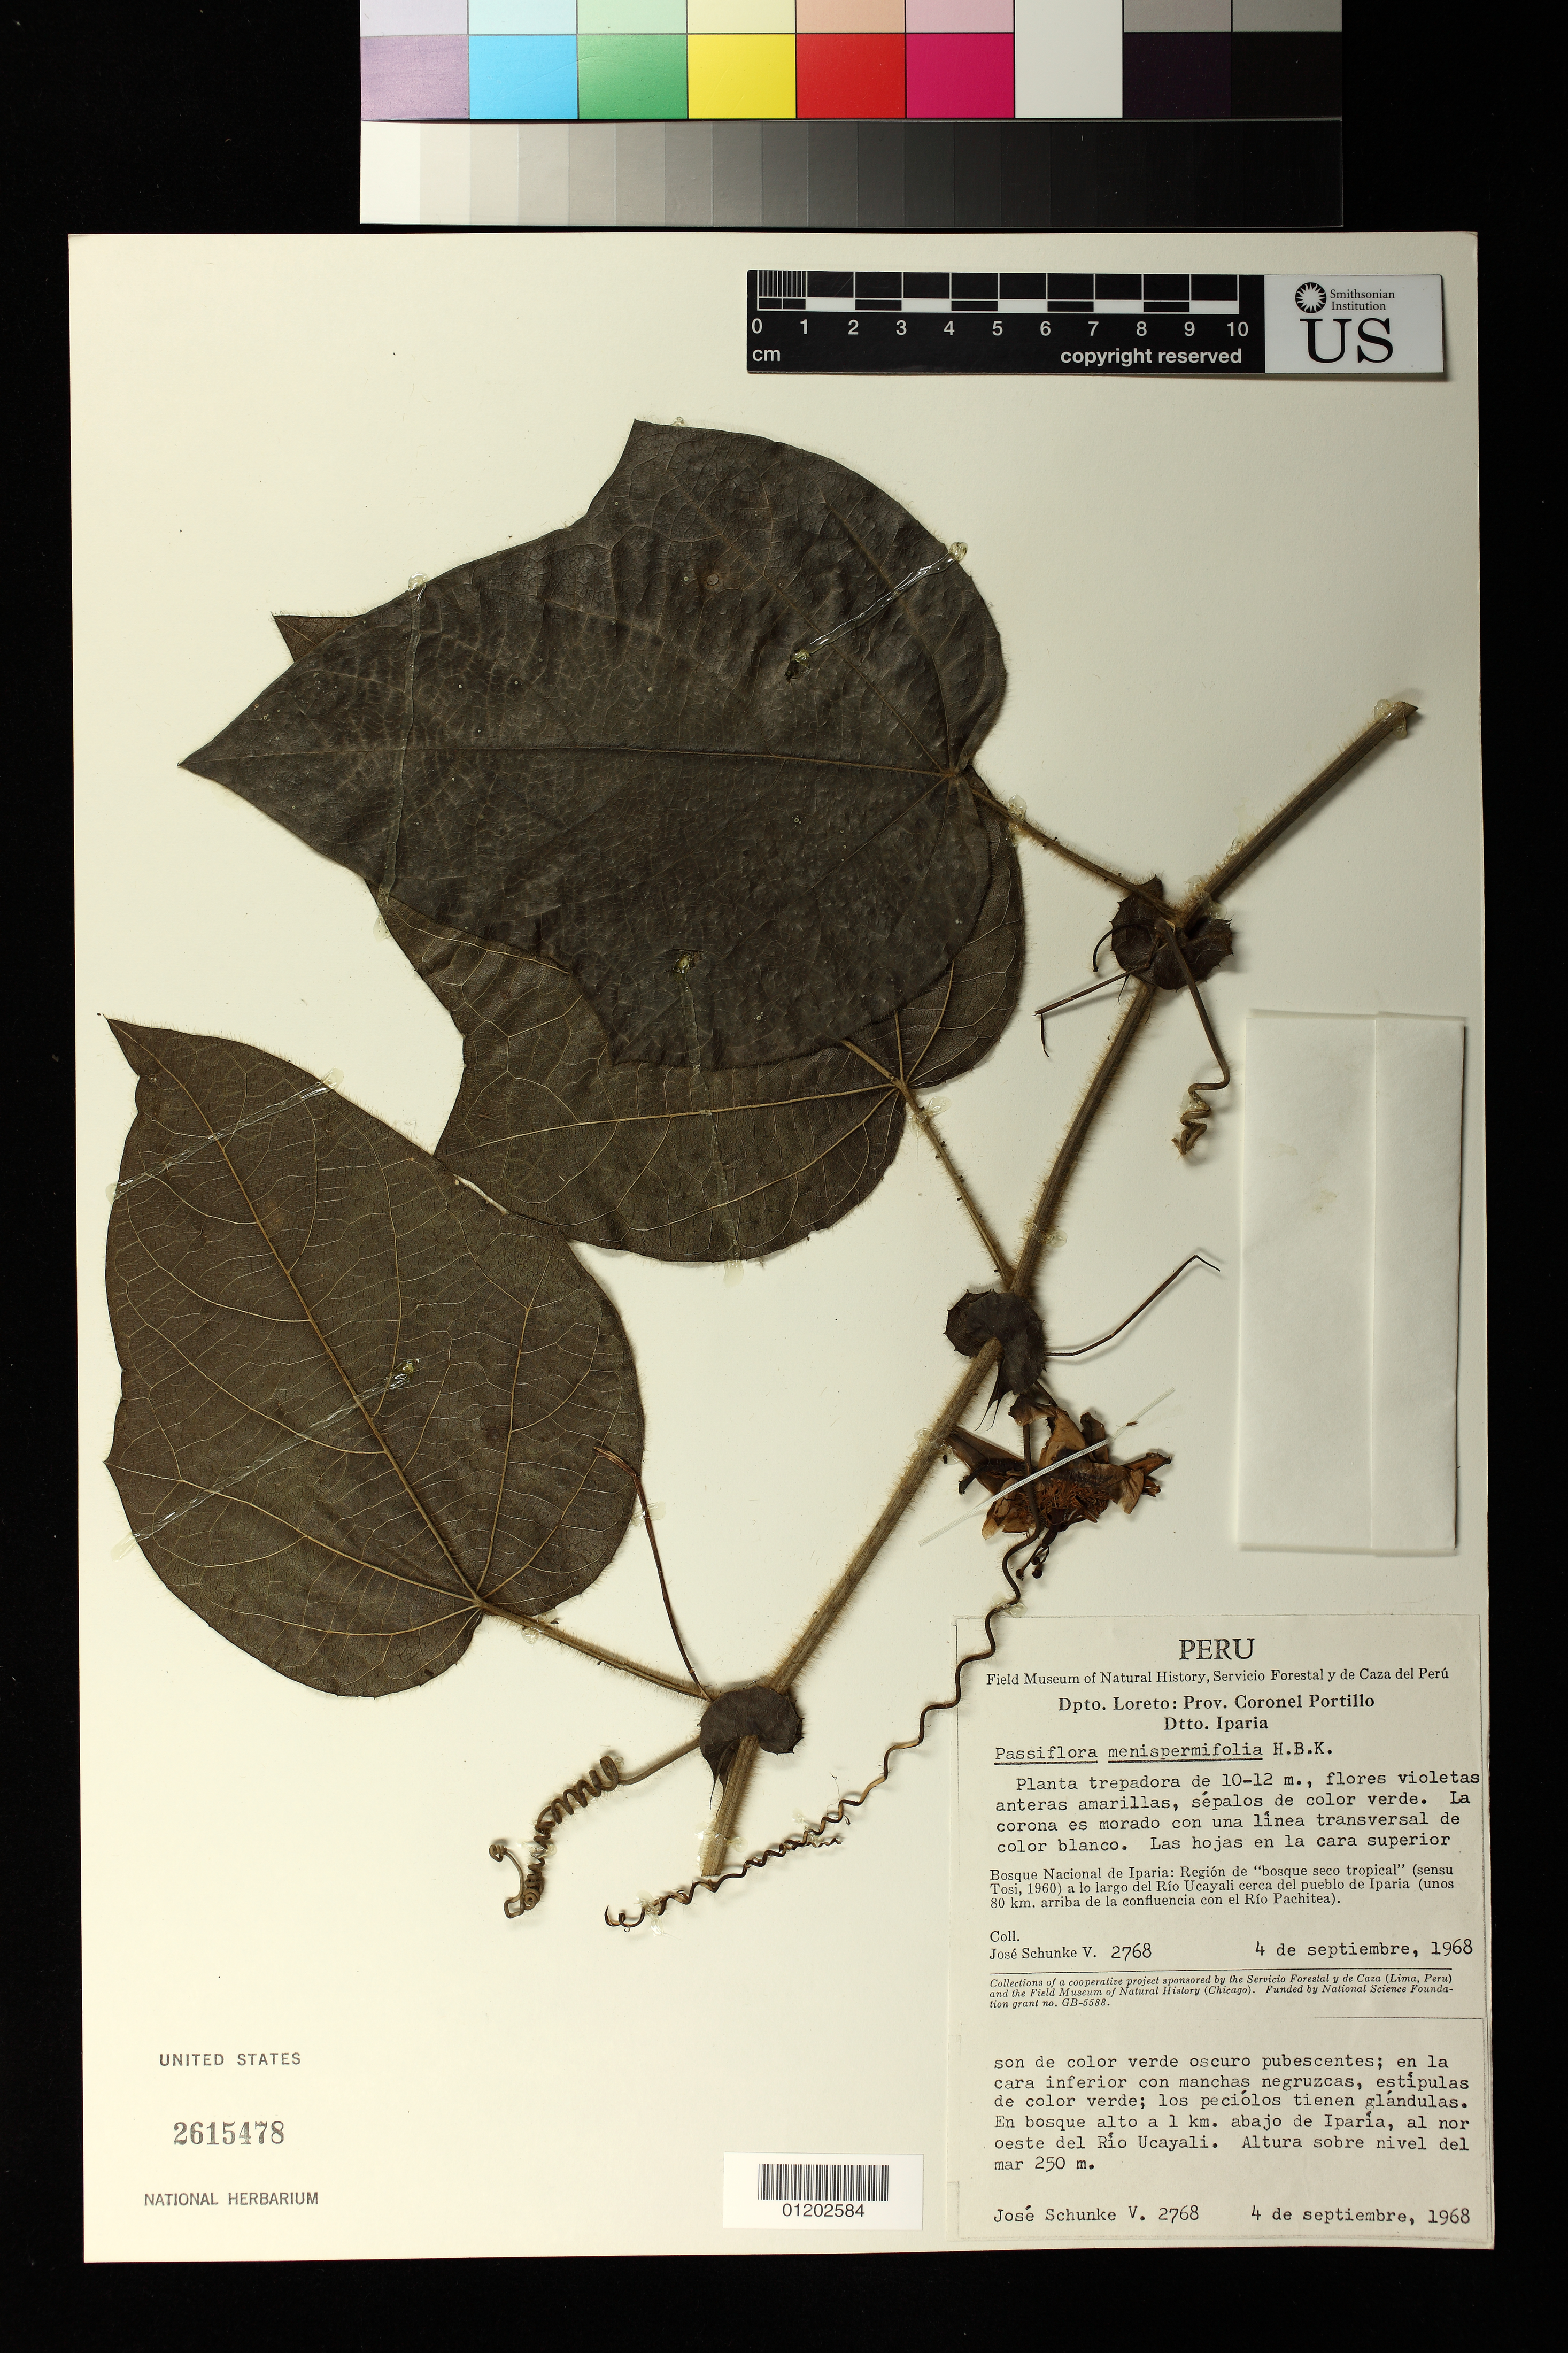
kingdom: Plantae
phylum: Tracheophyta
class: Magnoliopsida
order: Malpighiales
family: Passifloraceae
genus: Passiflora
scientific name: Passiflora menispermifolia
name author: Kunth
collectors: J. M. Schunke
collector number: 2768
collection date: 1968-09-04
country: Peru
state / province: Ucayali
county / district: Coronel Portillo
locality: Bosque Nacional de Iparia: Region de "bosque seco tropical" (sensu Tosi, 1960) a lo largo del Rio Ucanyali cerca del pueblo de Iparia ( unos 80 m. arriba de la confluencia con el Rio Pachitea)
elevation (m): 250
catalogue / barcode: US 2615478